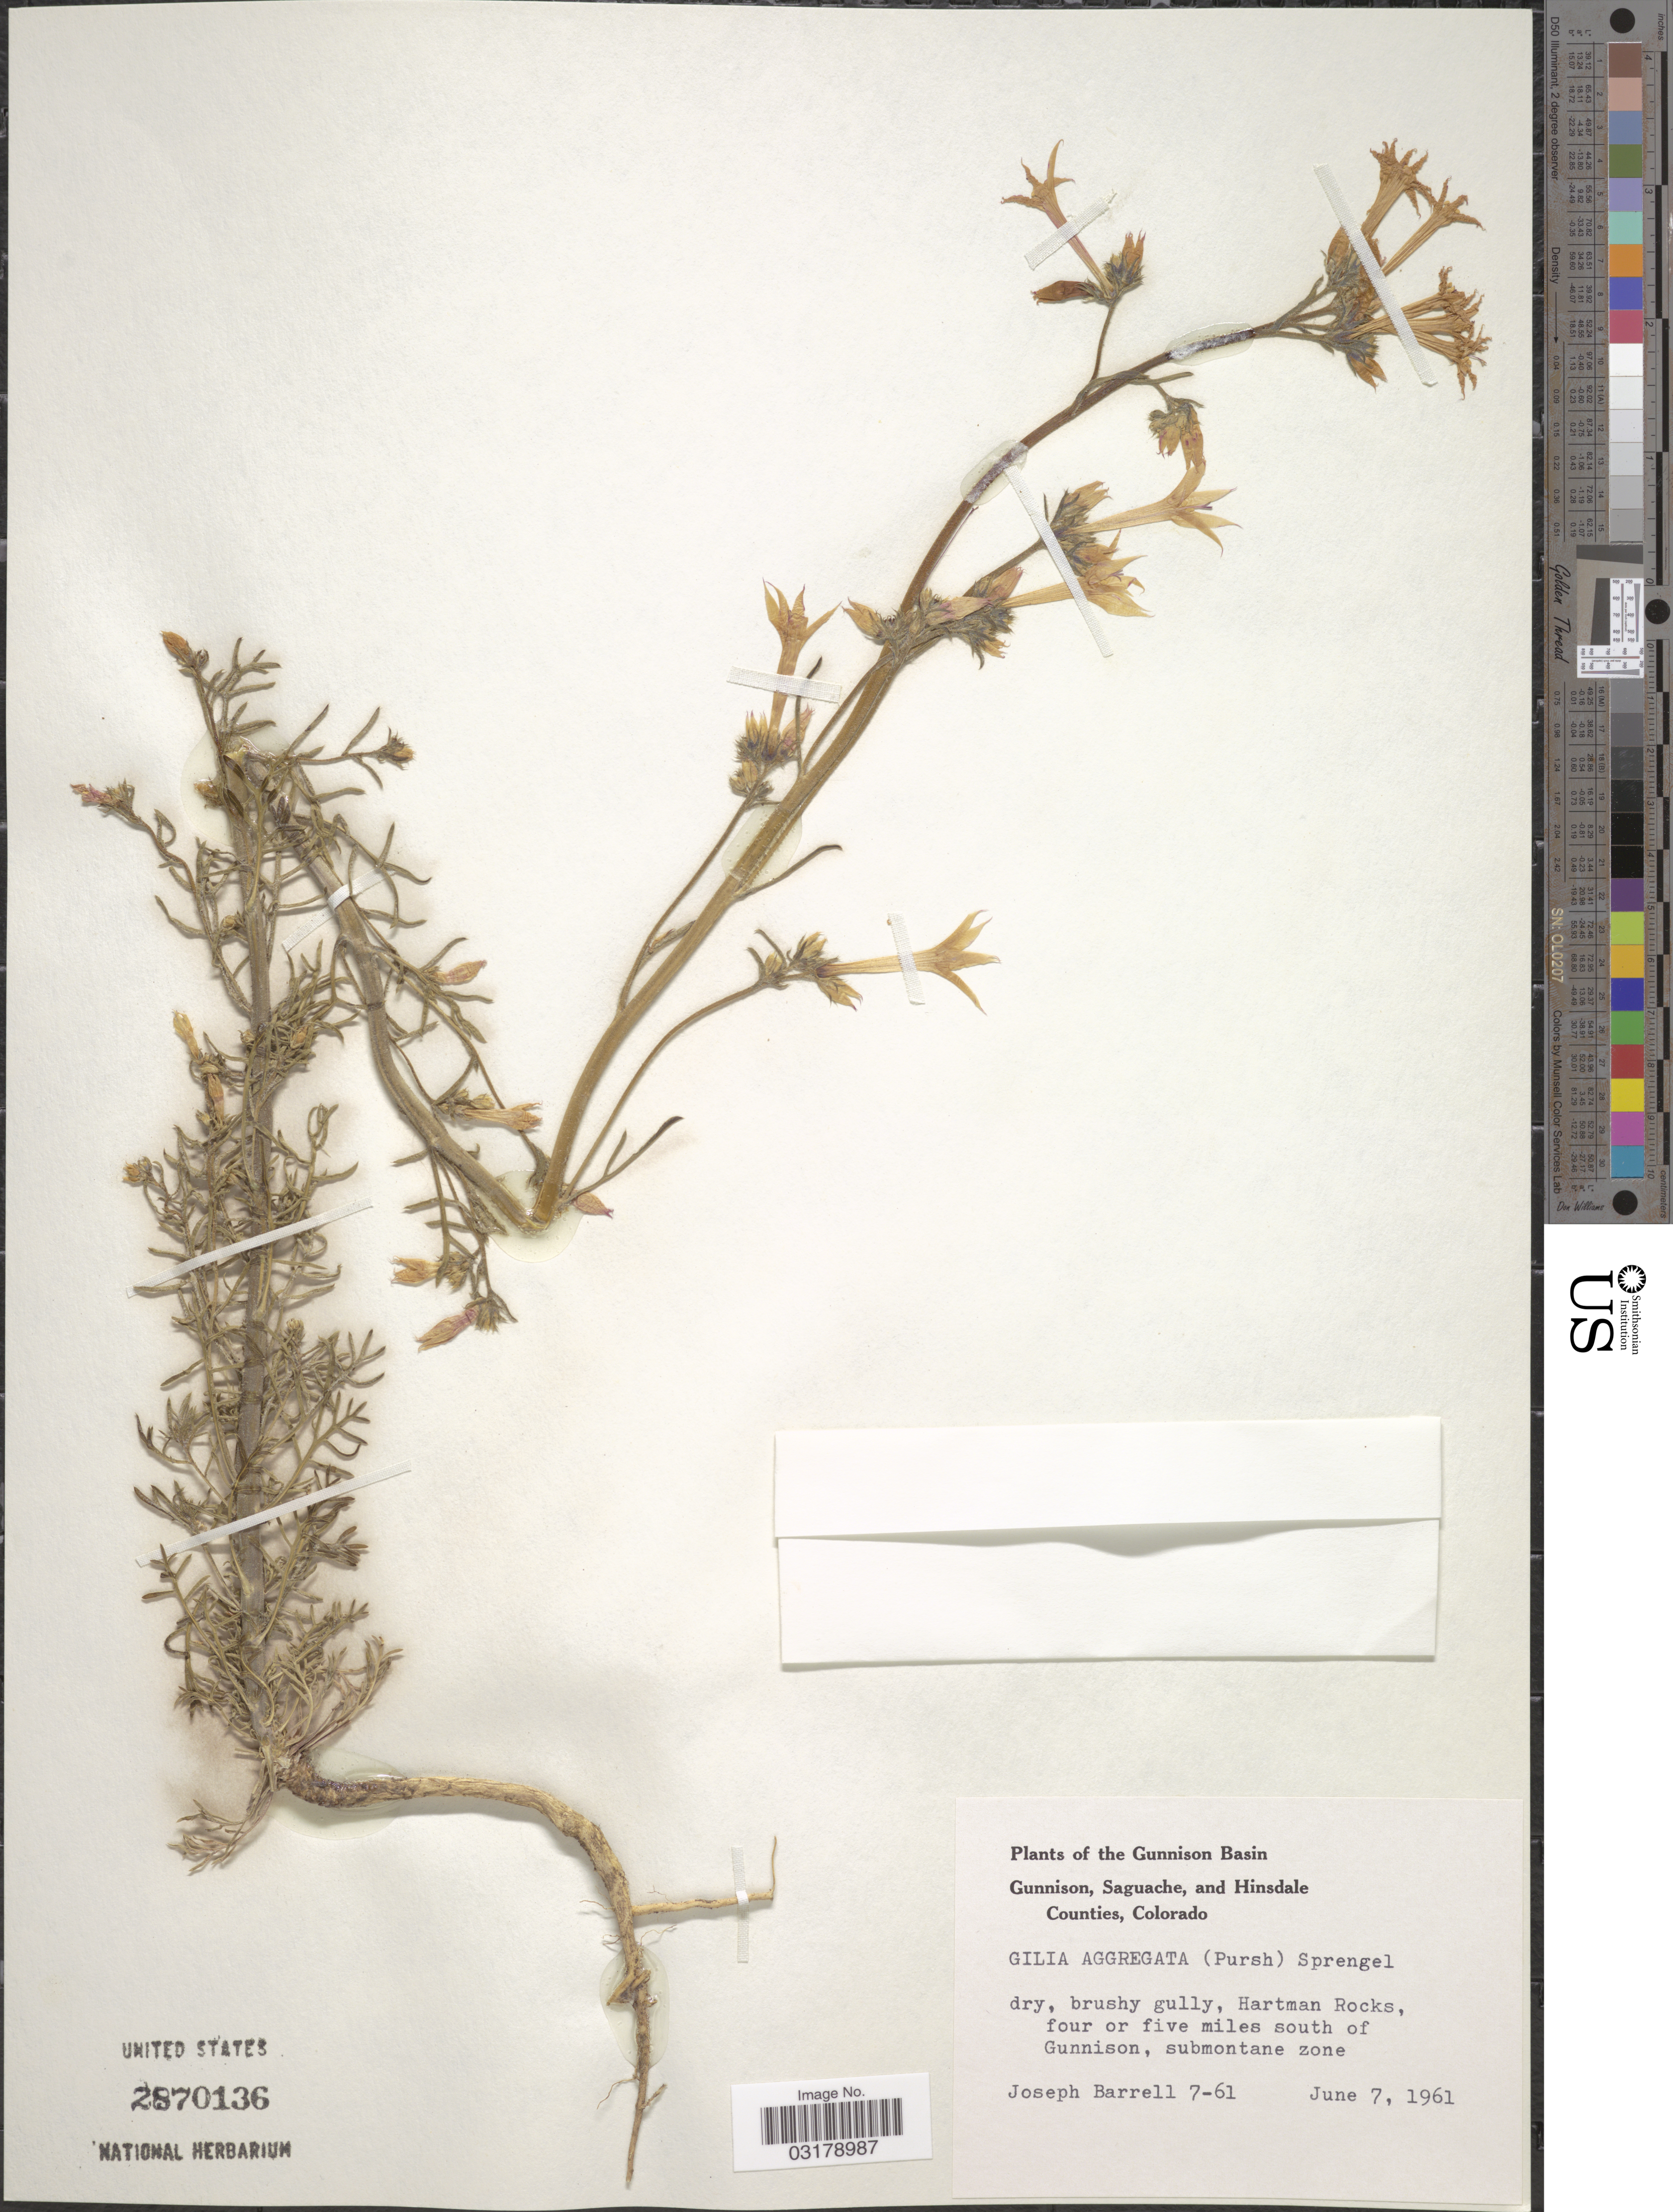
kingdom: Plantae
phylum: Tracheophyta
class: Magnoliopsida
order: Ericales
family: Polemoniaceae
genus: Ipomopsis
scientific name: Ipomopsis aggregata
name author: (Pursh) V.E. Grant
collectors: J. Barrell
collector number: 7-61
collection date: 1961-06-07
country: United States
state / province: Colorado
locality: Gunnison Basin. Gunnison, Saguache, and Hinsdale Counties. Hartman Rocks, Four or five miles south of Gunnison, submontane zone.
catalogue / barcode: US 2870136